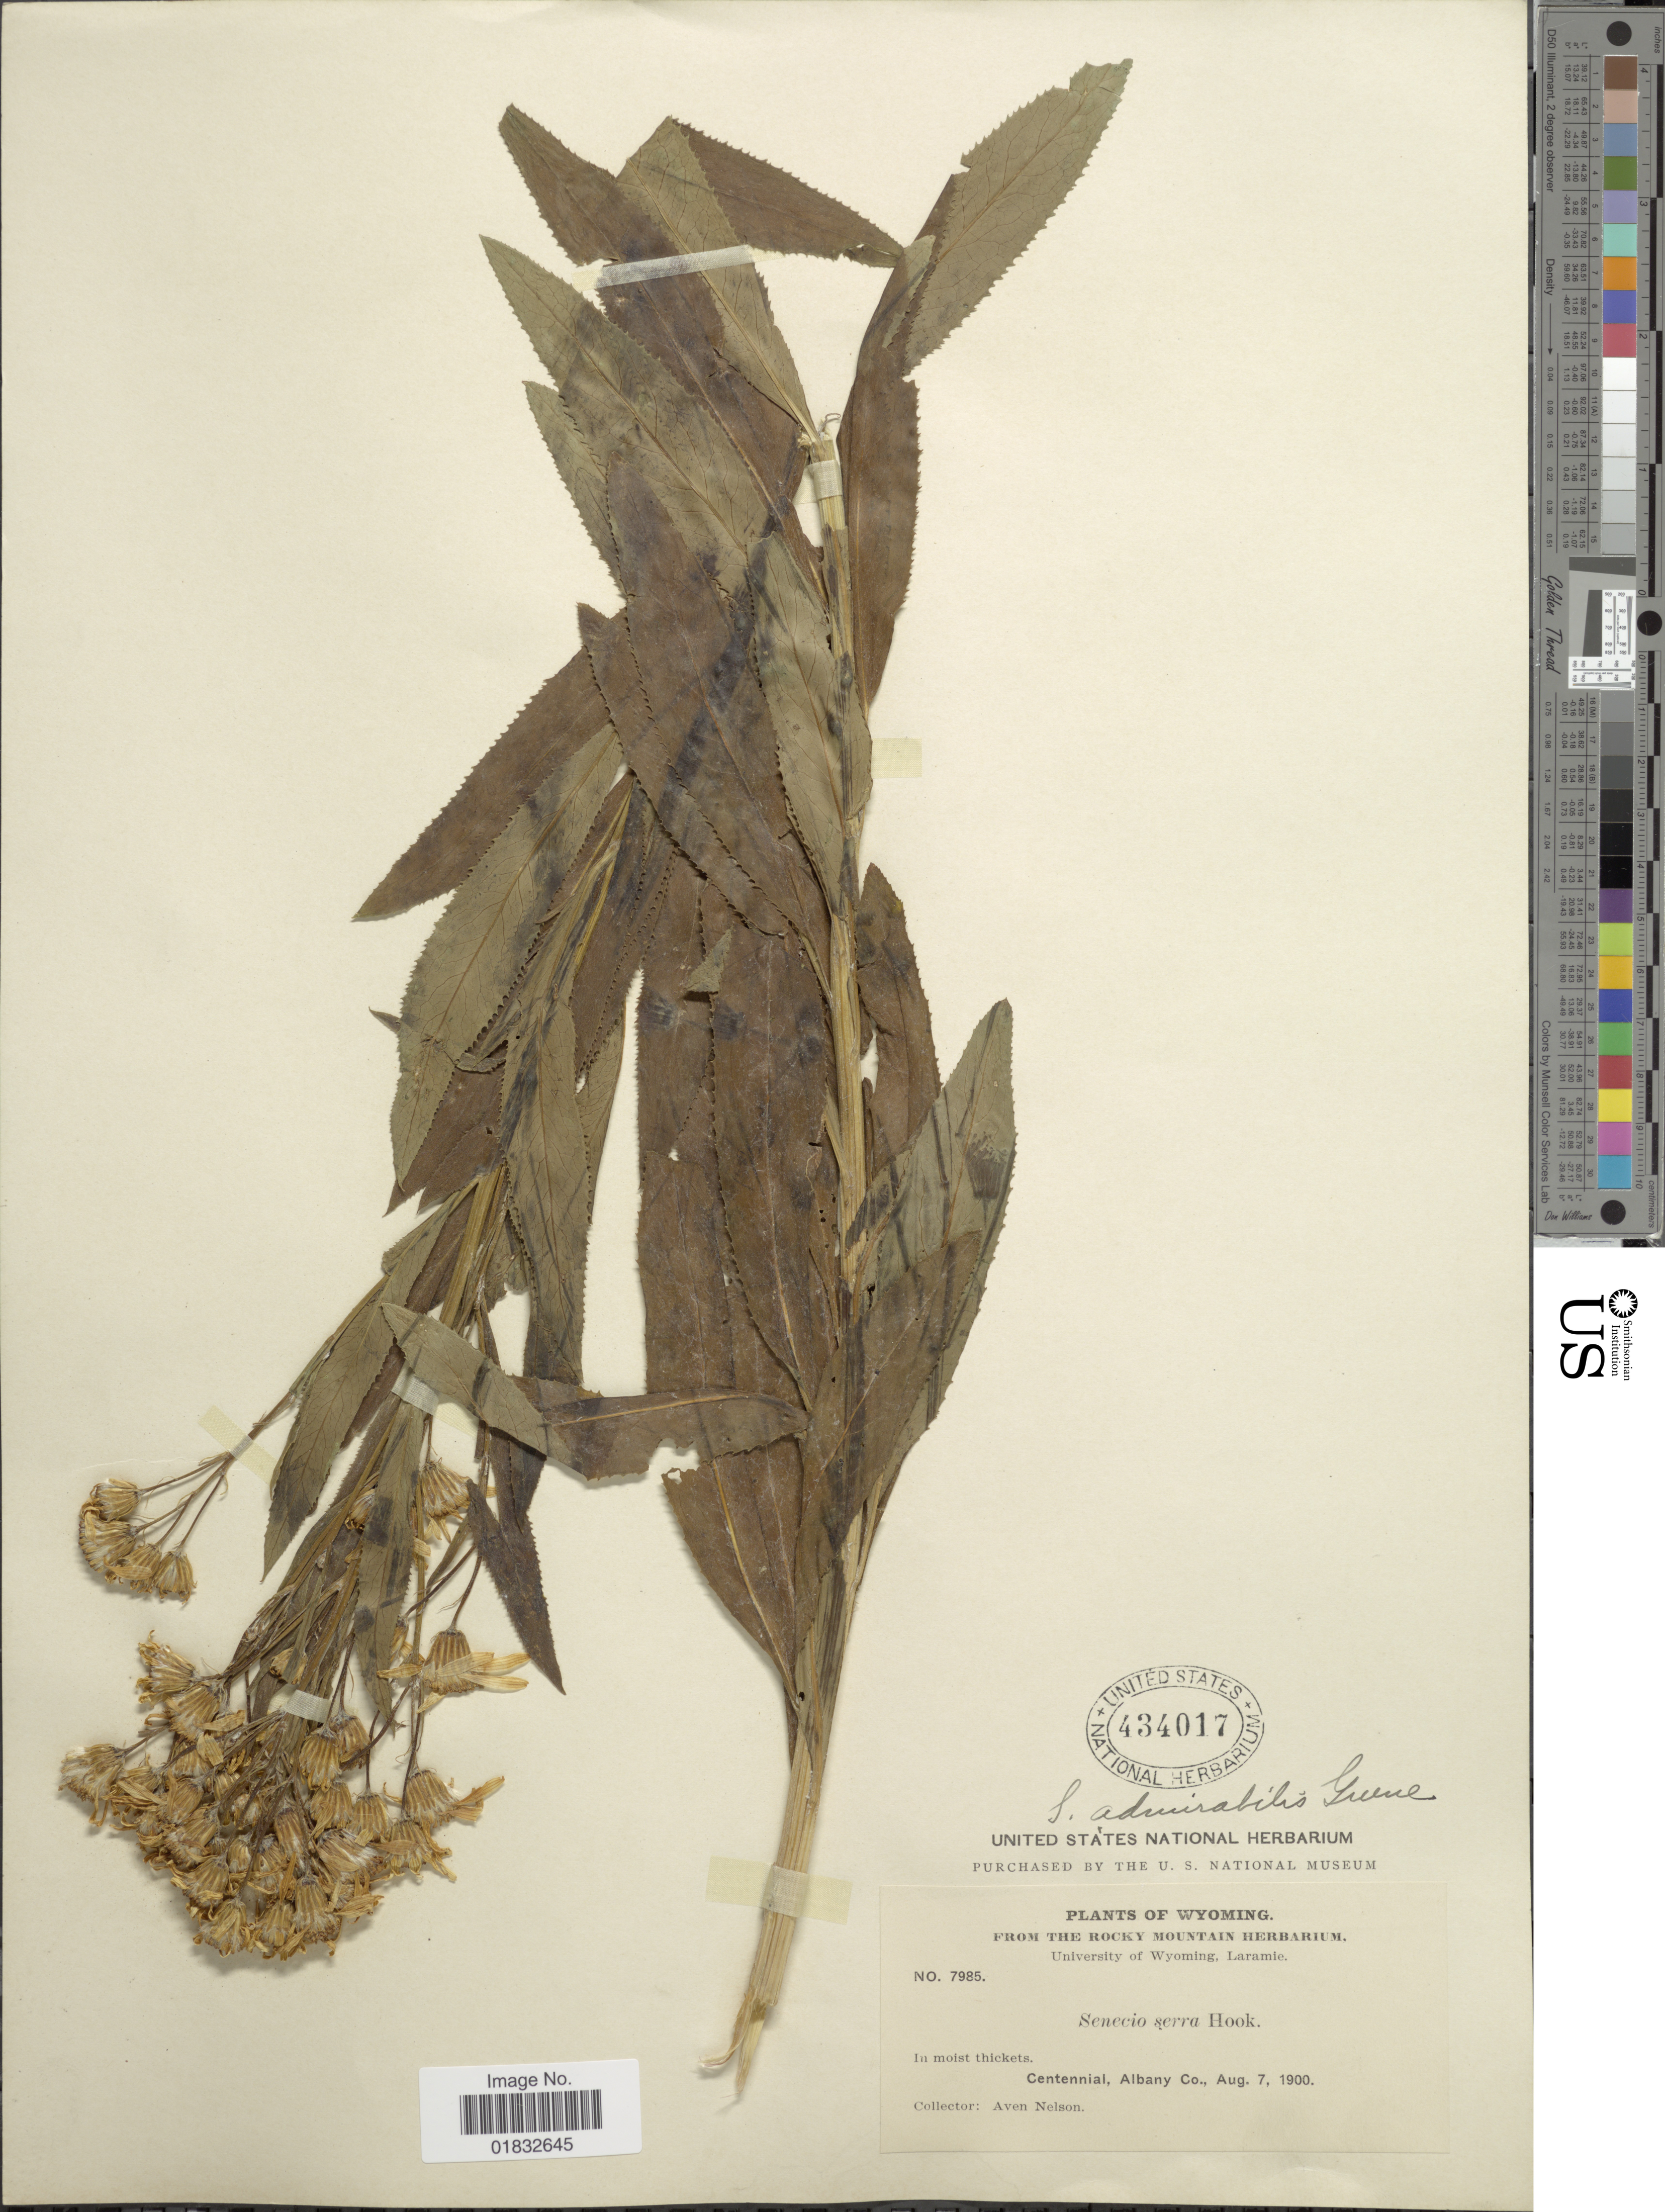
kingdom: Plantae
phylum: Tracheophyta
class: Magnoliopsida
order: Asterales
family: Asteraceae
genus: Senecio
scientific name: Senecio serra var. admirabilis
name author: (Greene) A. Nelson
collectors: A. Nelson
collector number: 7985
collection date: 1900-08-07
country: United States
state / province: Wyoming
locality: In moist thickets, Centennial, Albany Co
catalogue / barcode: US 434017